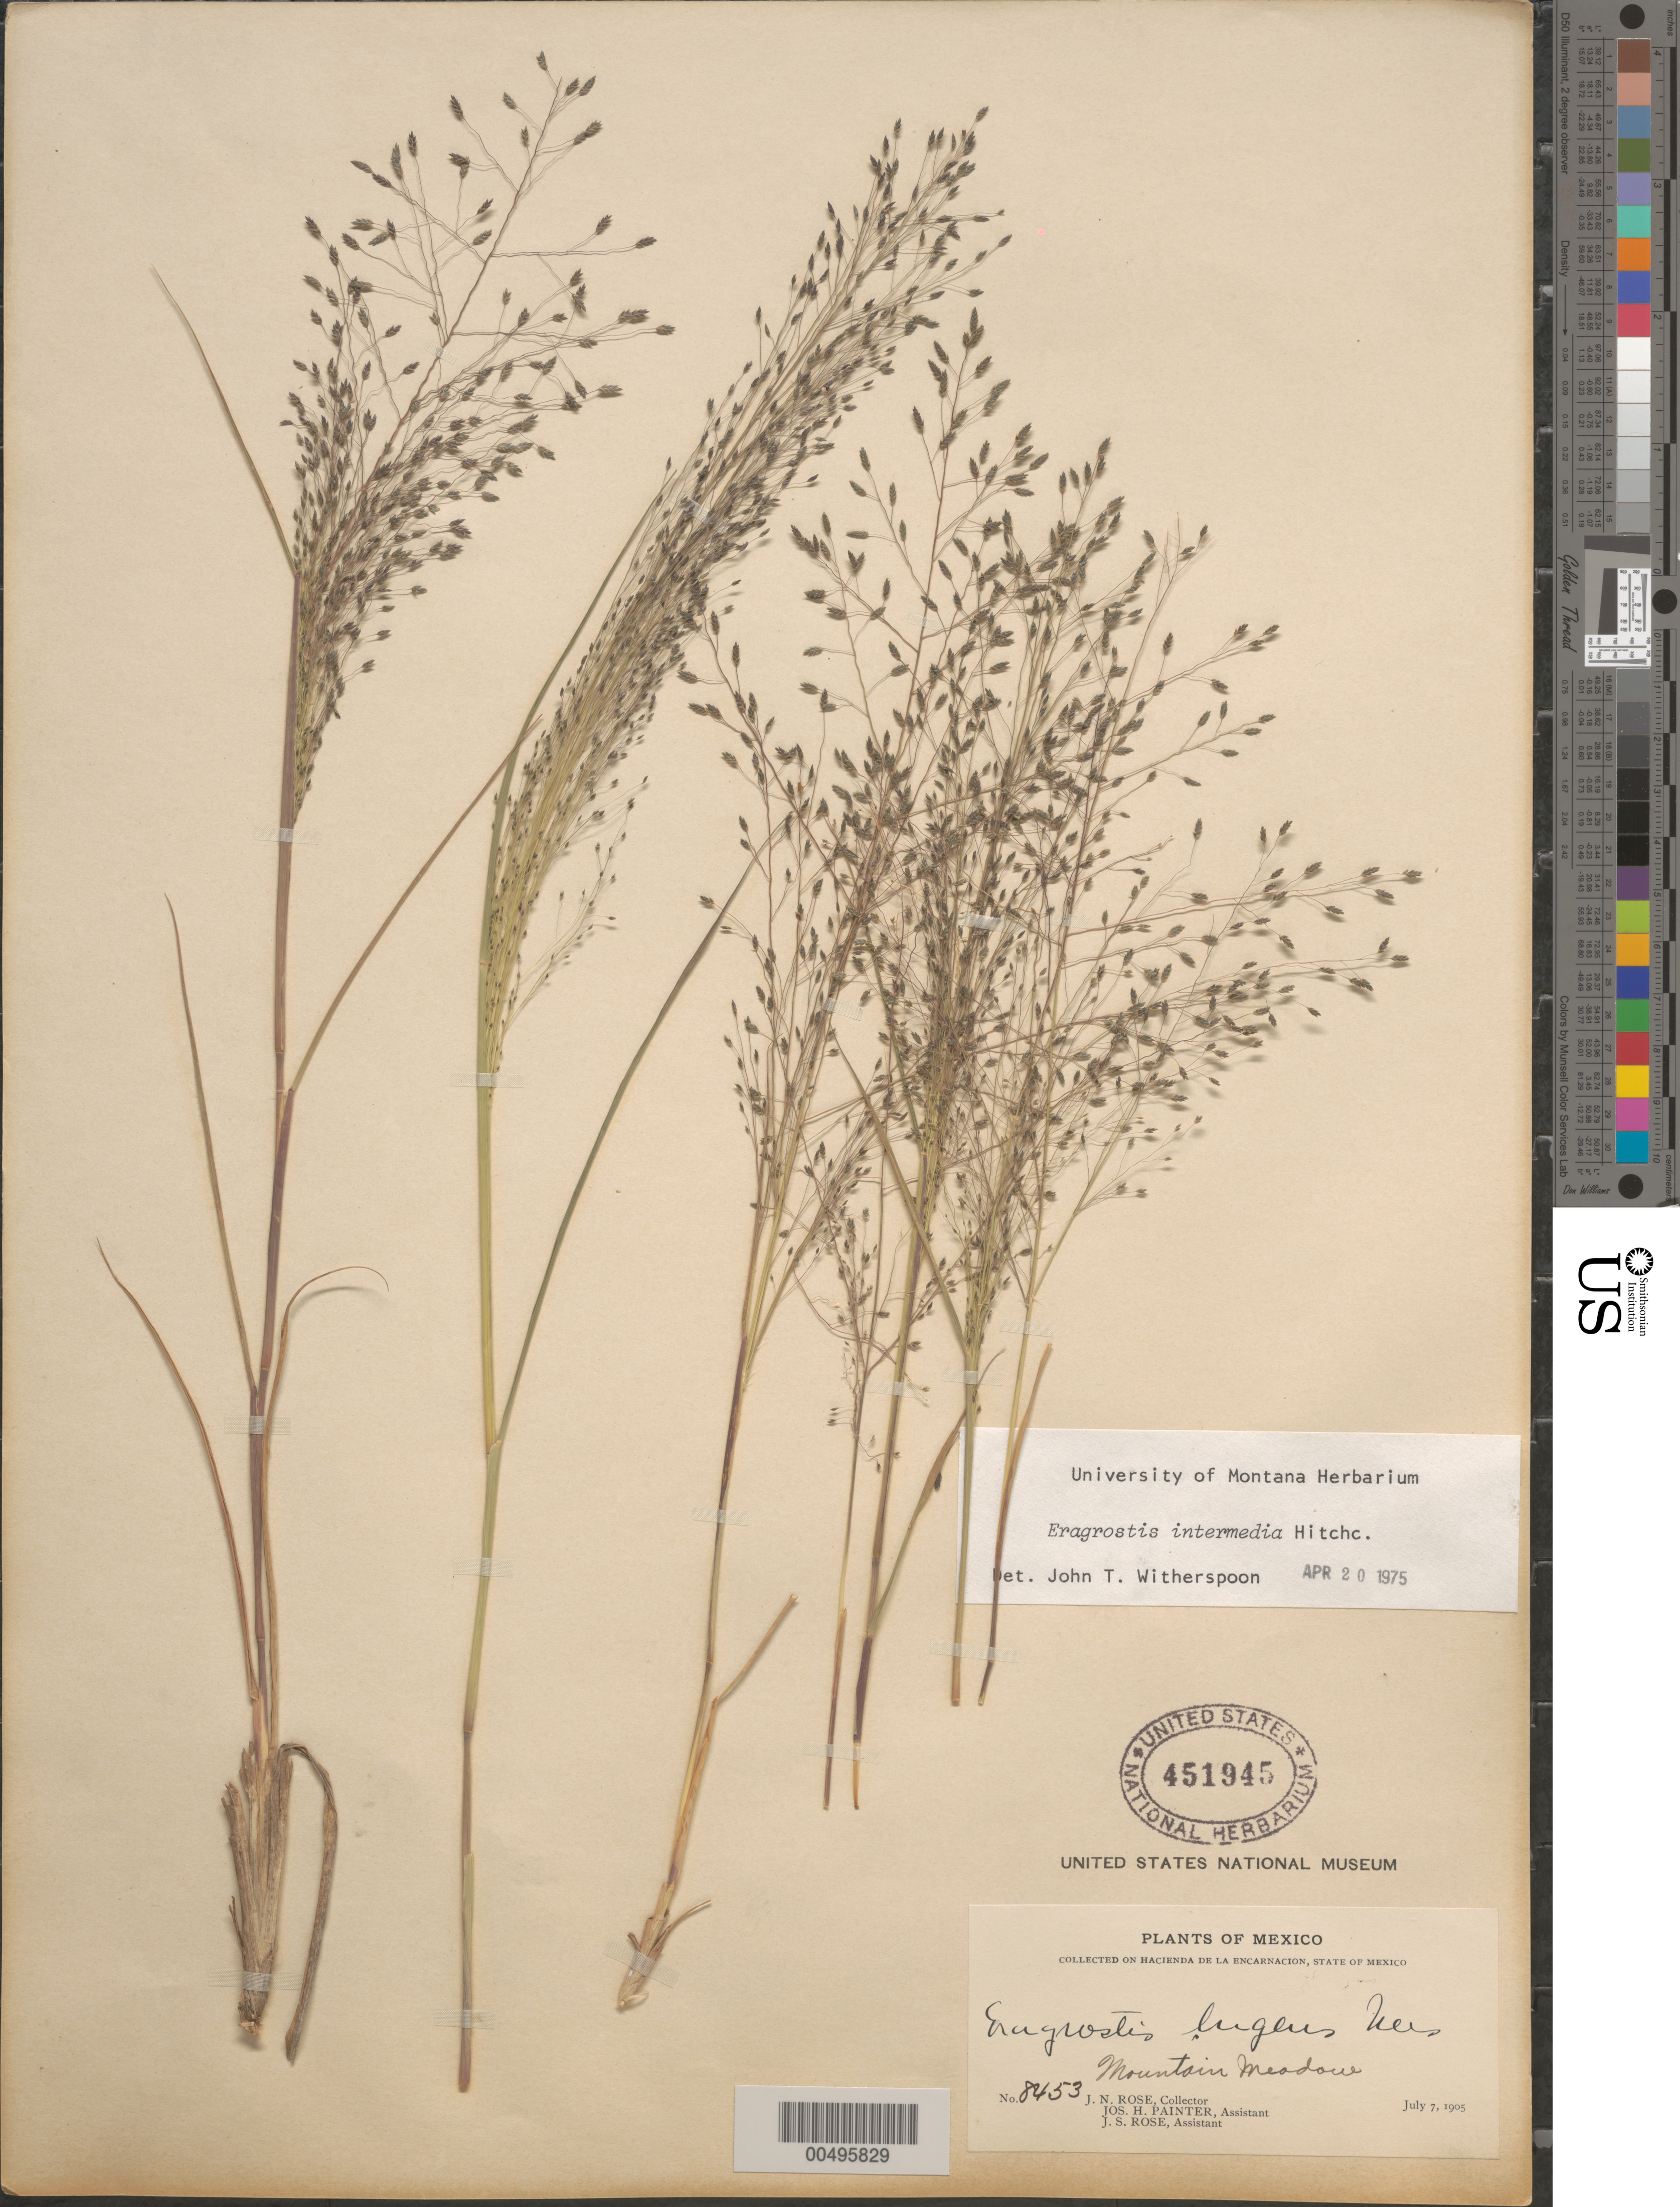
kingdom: Plantae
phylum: Tracheophyta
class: Liliopsida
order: Poales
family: Poaceae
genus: Eragrostis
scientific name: Eragrostis intermedia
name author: Hitchc.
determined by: Witherspoon, John T.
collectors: J. N. Rose, J. H. Painter & J. S. Rose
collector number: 8453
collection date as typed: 7 Jul 1905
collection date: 1905-07-07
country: Mexico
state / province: México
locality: Hacienda de la Encarnacion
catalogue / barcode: US 451945